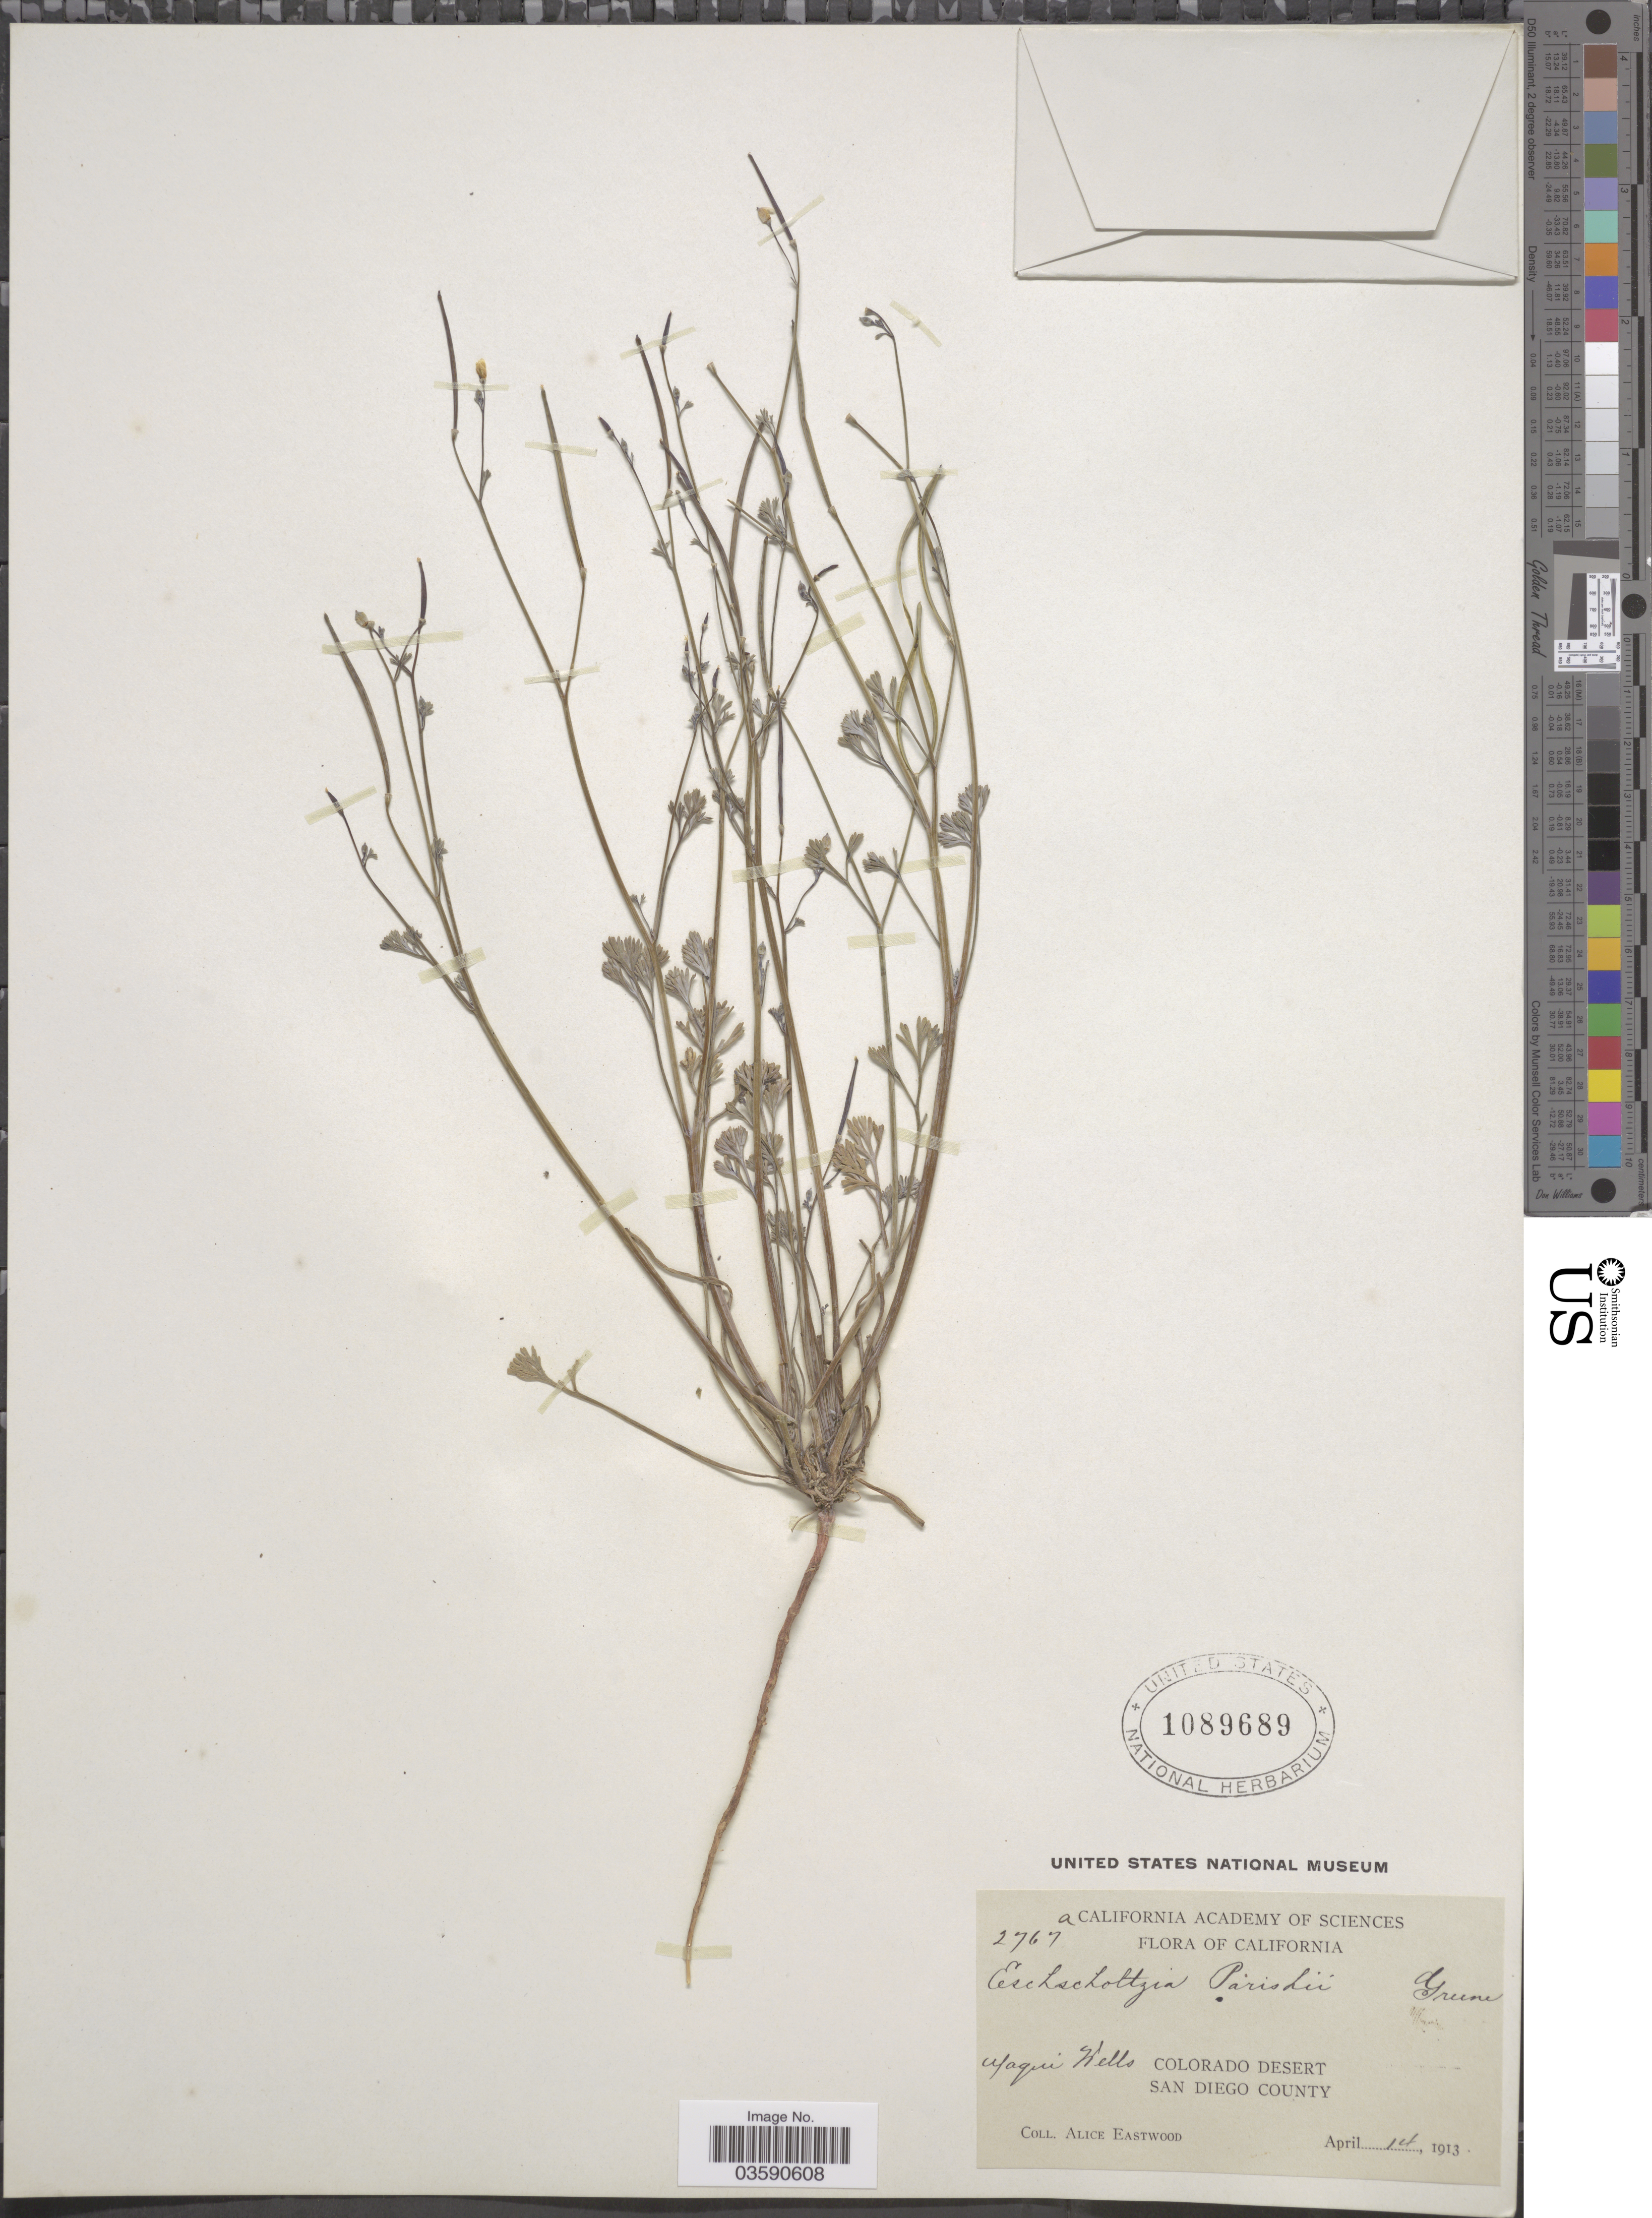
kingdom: Plantae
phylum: Tracheophyta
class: Magnoliopsida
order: Ranunculales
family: Papaveraceae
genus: Eschscholzia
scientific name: Eschscholzia micrantha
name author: Greene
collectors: A. Eastwood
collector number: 2767a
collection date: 1913-04-14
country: United States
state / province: California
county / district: San Diego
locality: Yaqni Wells. Colorado Desert, San Diego County.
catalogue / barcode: US 1089689